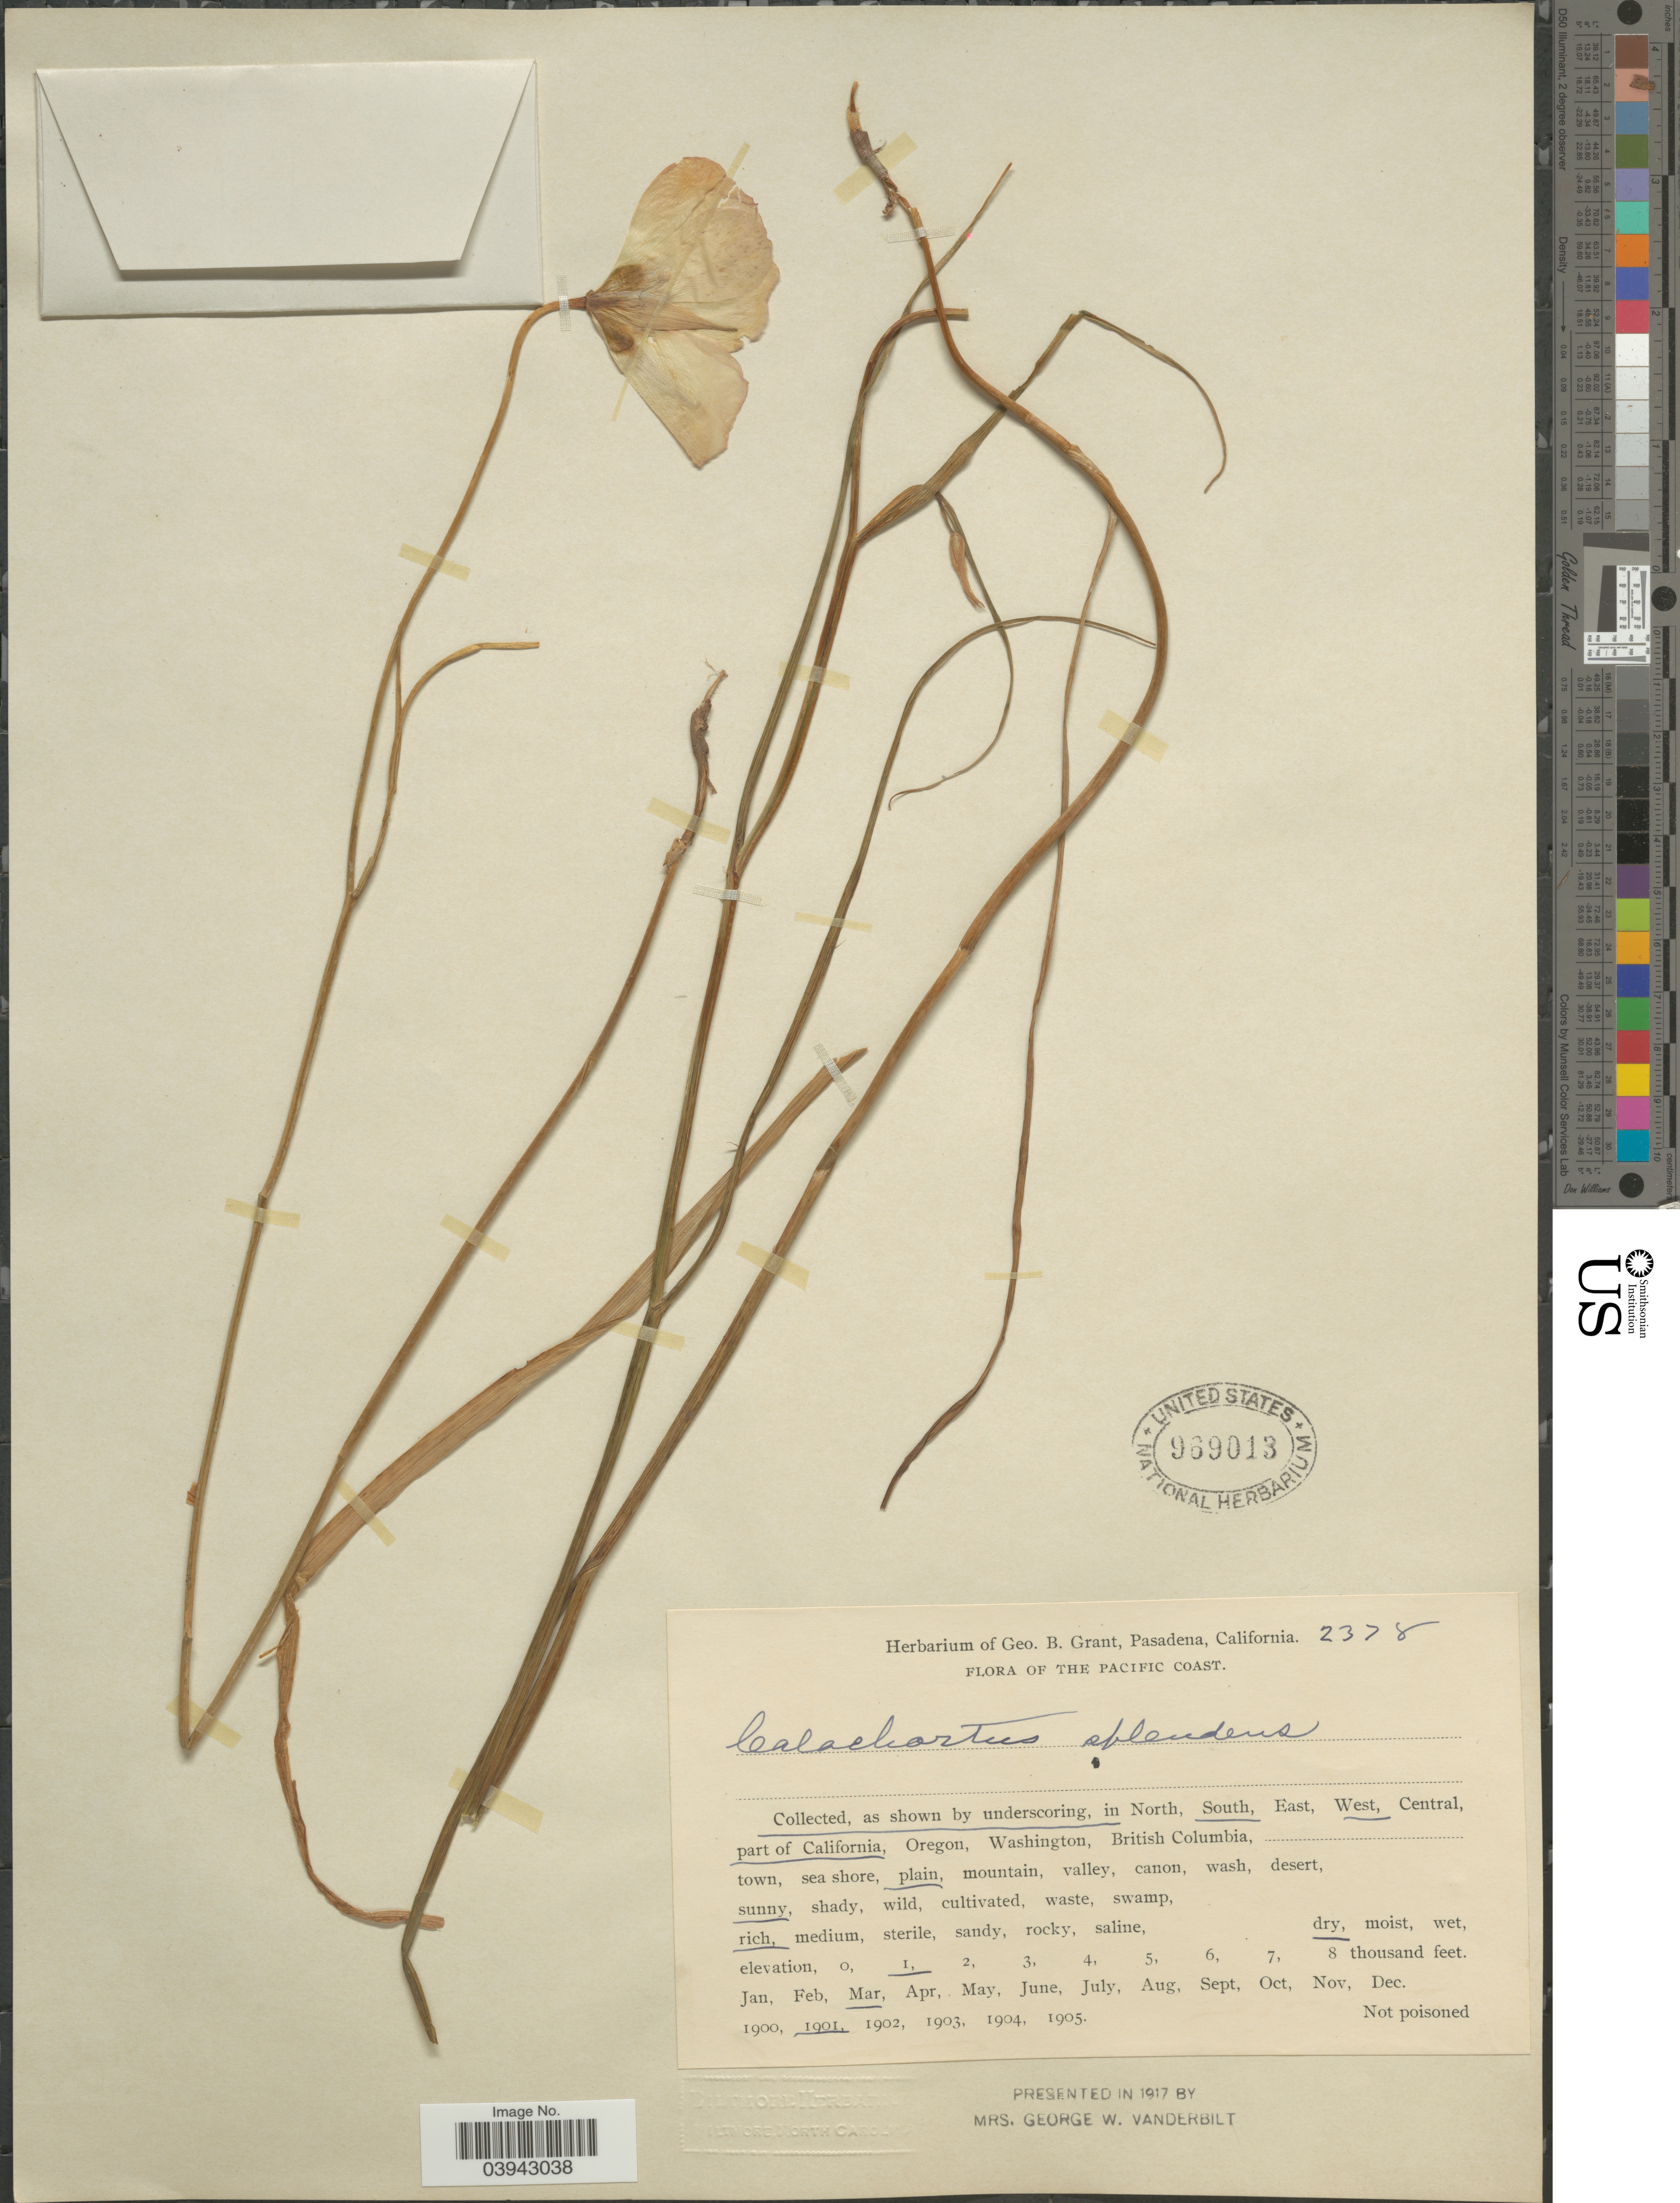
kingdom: Plantae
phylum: Tracheophyta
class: Liliopsida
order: Liliales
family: Liliaceae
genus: Calochortus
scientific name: Calochortus splendens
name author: Douglas ex Benth.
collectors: ex herb. Geo. B. Grant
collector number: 2378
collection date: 1901-03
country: United States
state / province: California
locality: Pacific Coast. South West part of California.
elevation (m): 305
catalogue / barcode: US 969013